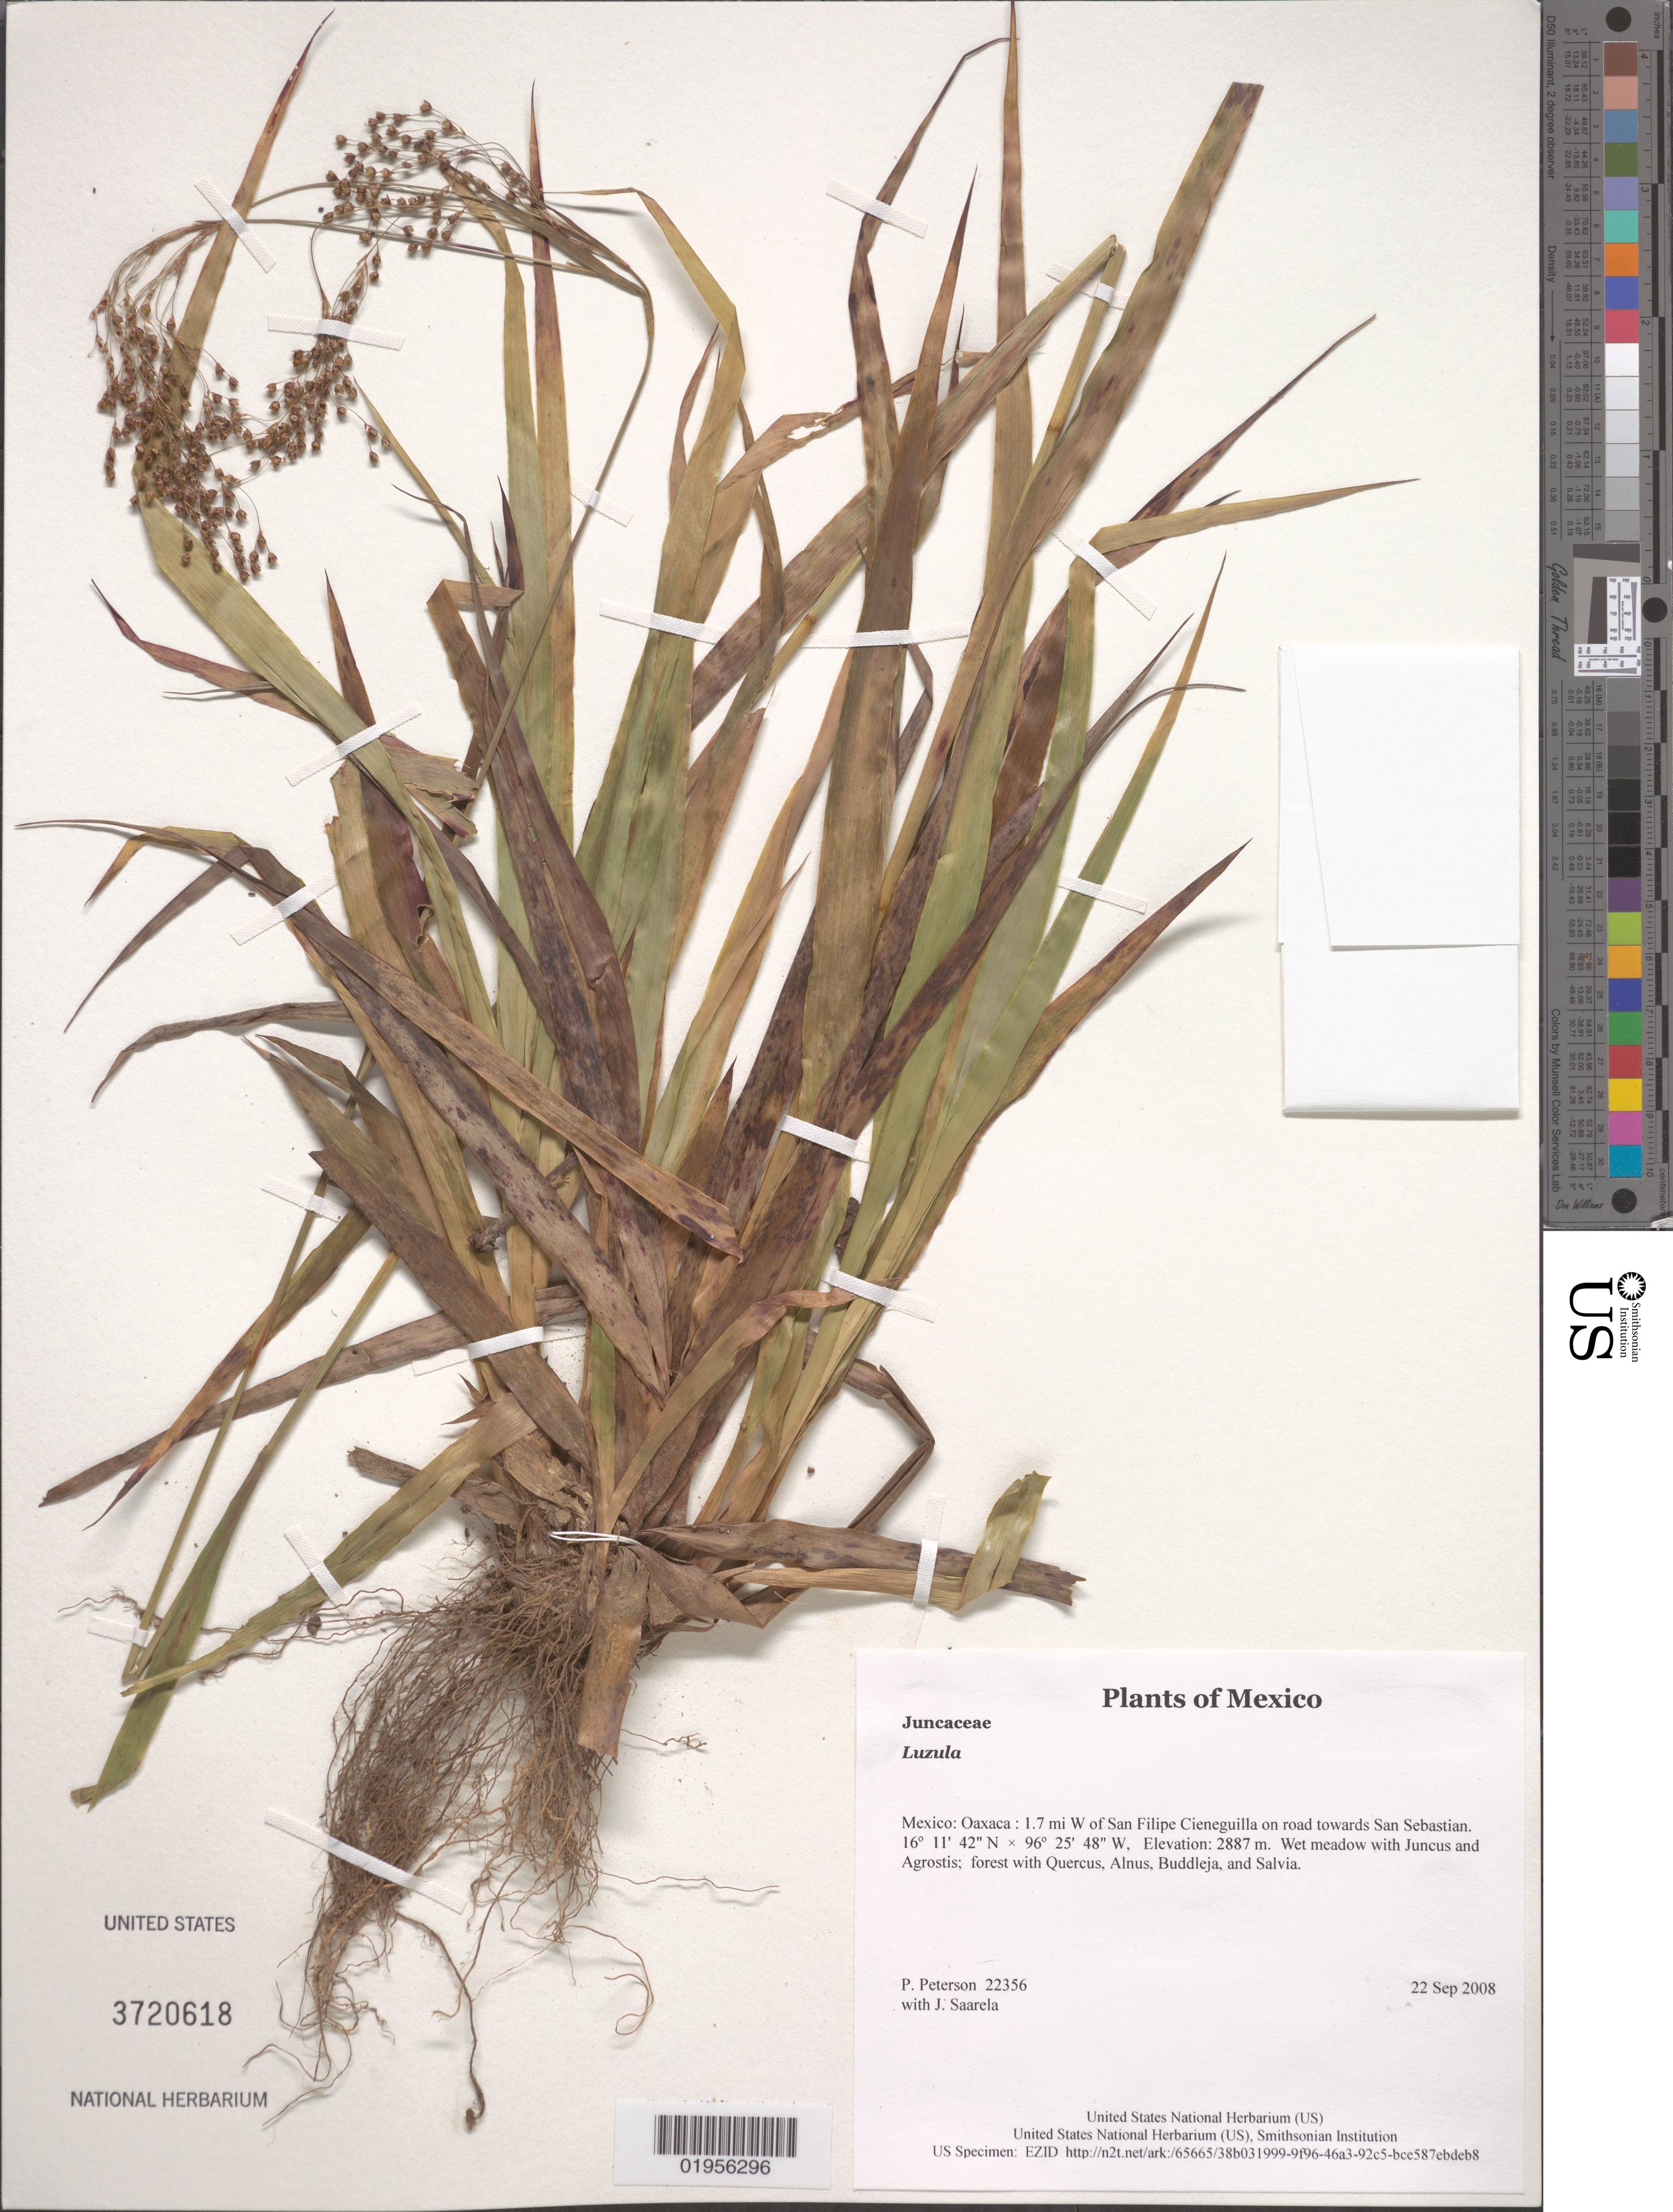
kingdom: Plantae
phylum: Tracheophyta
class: Liliopsida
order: Poales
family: Juncaceae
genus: Luzula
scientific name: Luzula sp.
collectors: P. M. Peterson & J. Saarela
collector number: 22356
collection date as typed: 22 Sep 2008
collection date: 2008-09-22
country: Mexico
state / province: Oaxaca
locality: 1.7 mi W of San Filipe Cieneguilla on road towards San Sebastian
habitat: Wet meadow with Juncus and Agrostis; forest with Quercus, Alnus, Buddleja, and Salvia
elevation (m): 2887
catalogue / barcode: US 3720618